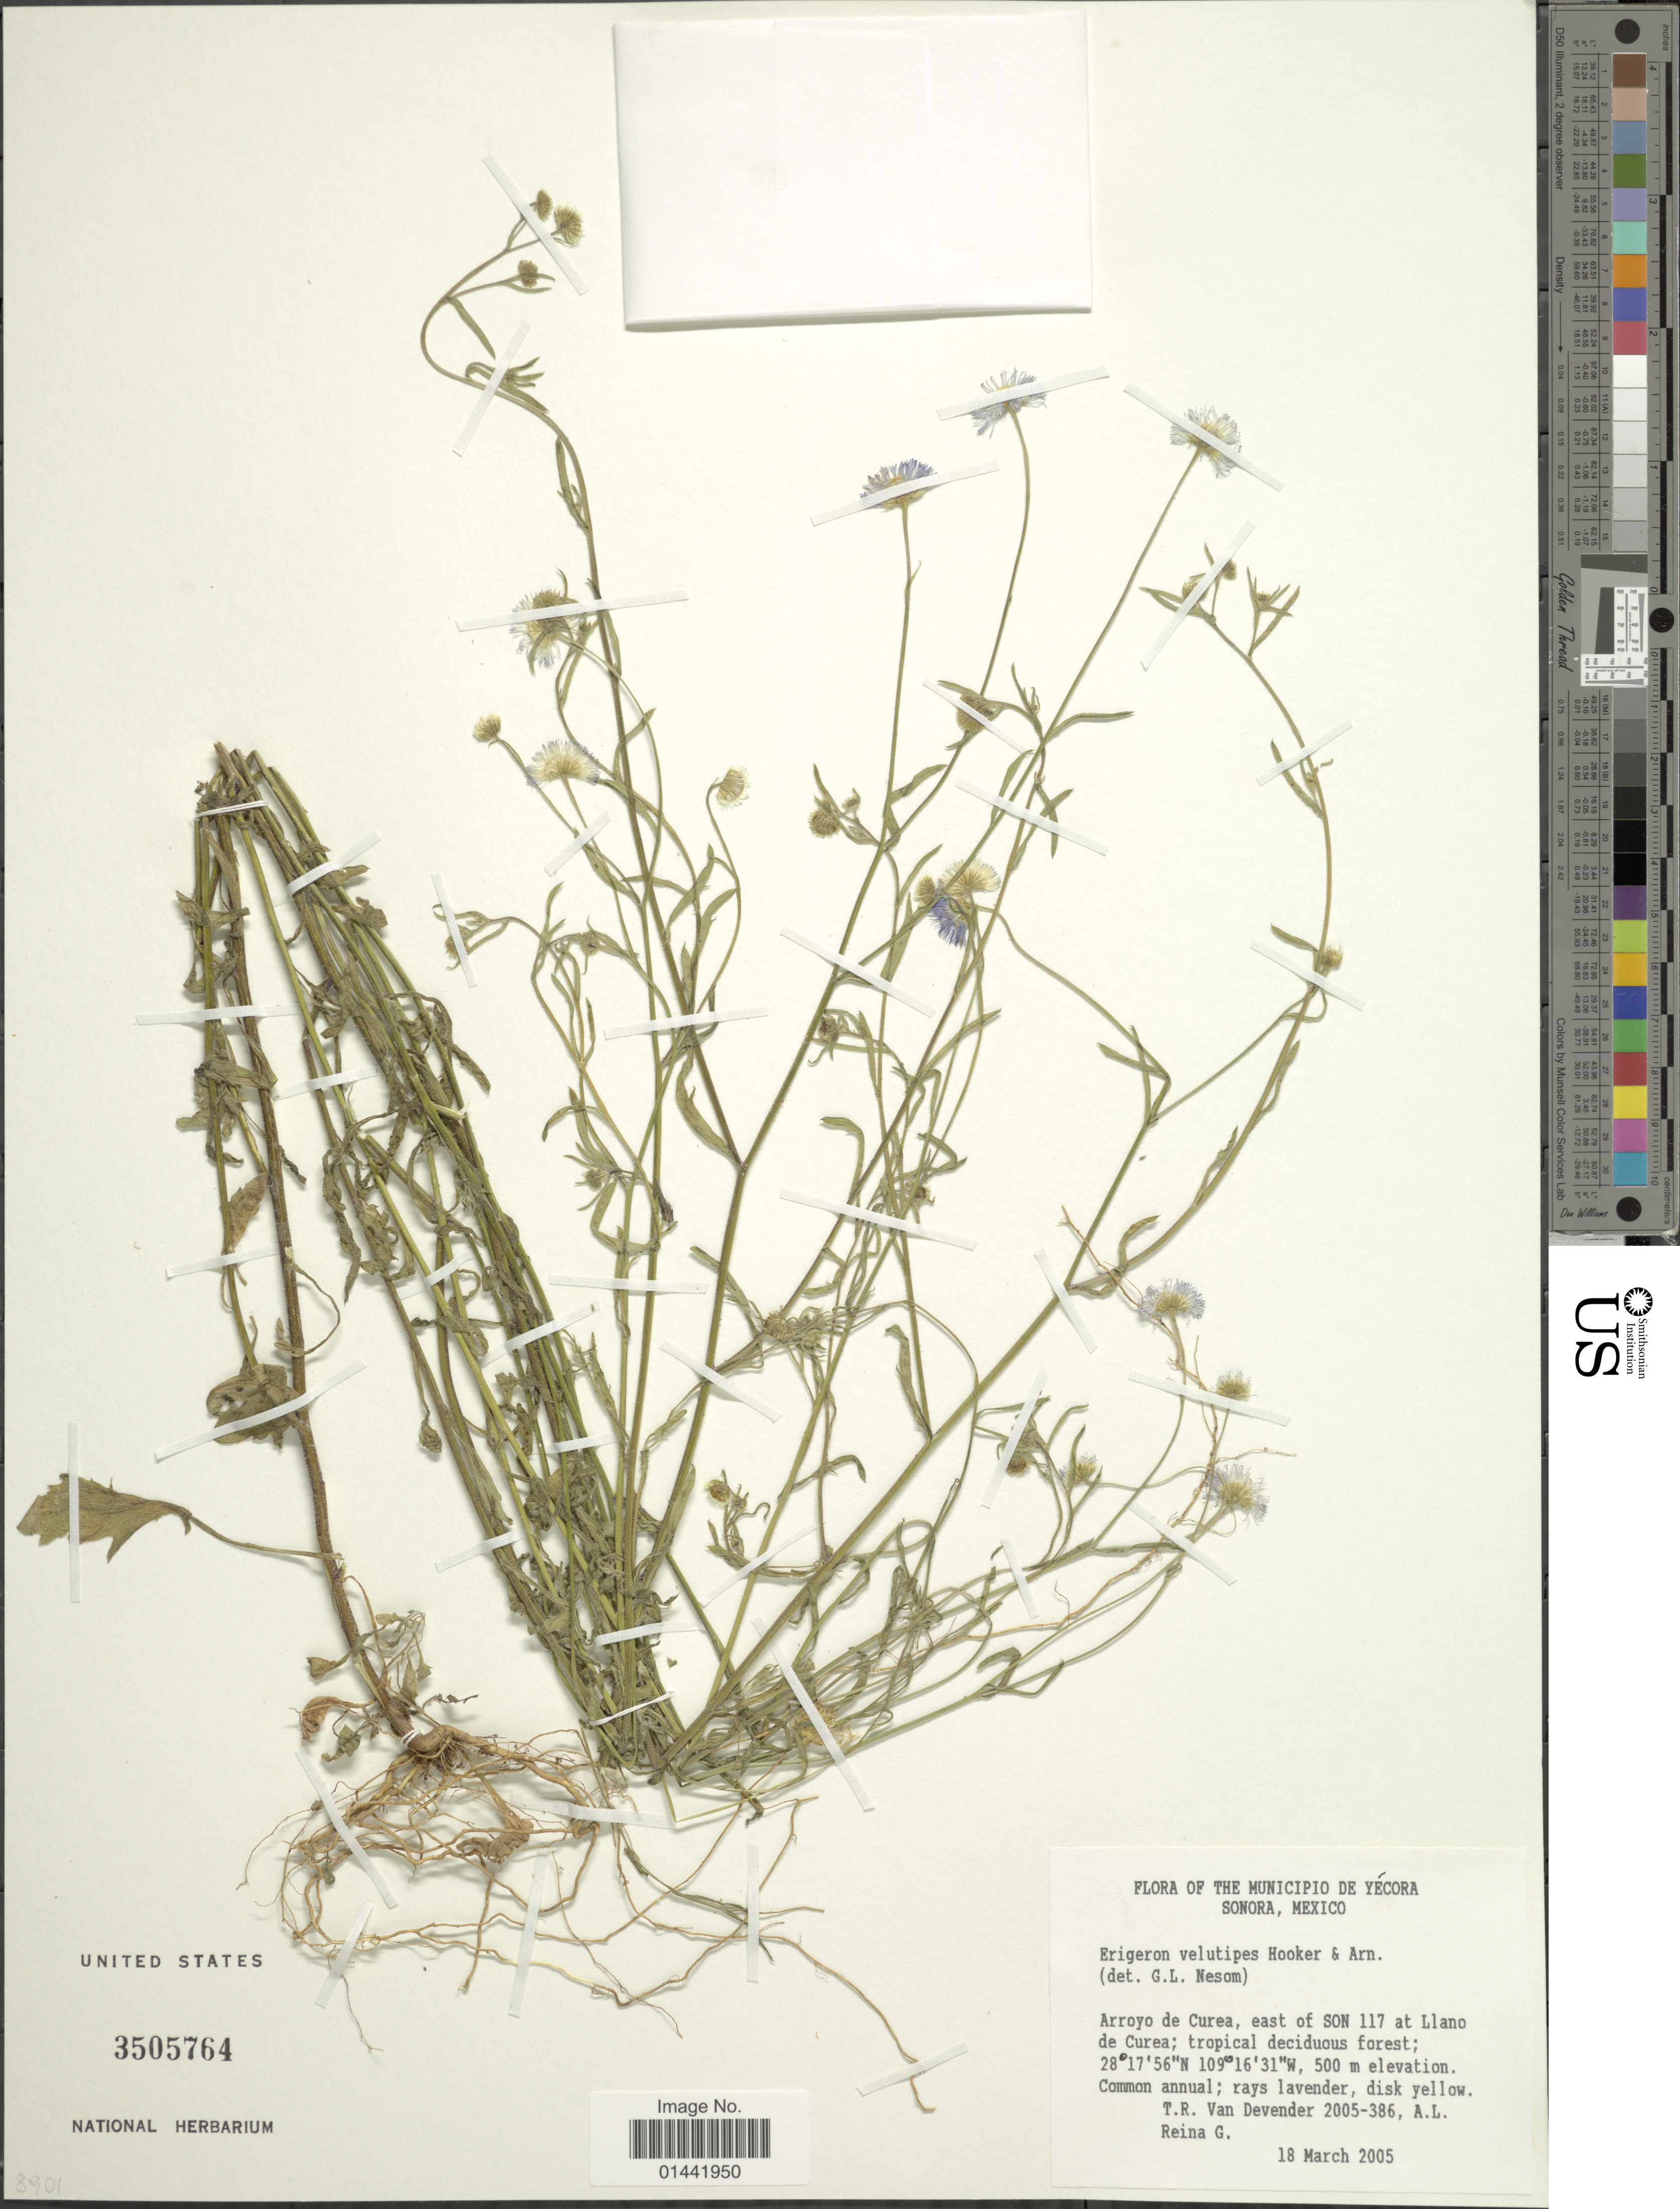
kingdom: Plantae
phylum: Tracheophyta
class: Magnoliopsida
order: Asterales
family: Asteraceae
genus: Erigeron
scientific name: Erigeron velutipes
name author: Hook. & Arn.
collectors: T. R. Van Devender & A. L. Reina G.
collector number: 2005-386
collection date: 2005-03-18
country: Mexico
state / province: Sonora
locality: Municipio de Yécora, Arroyo de Curea, east of SON 117 at Llano de Curea; tropical deciduous forest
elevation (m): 500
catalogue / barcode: US 3505764